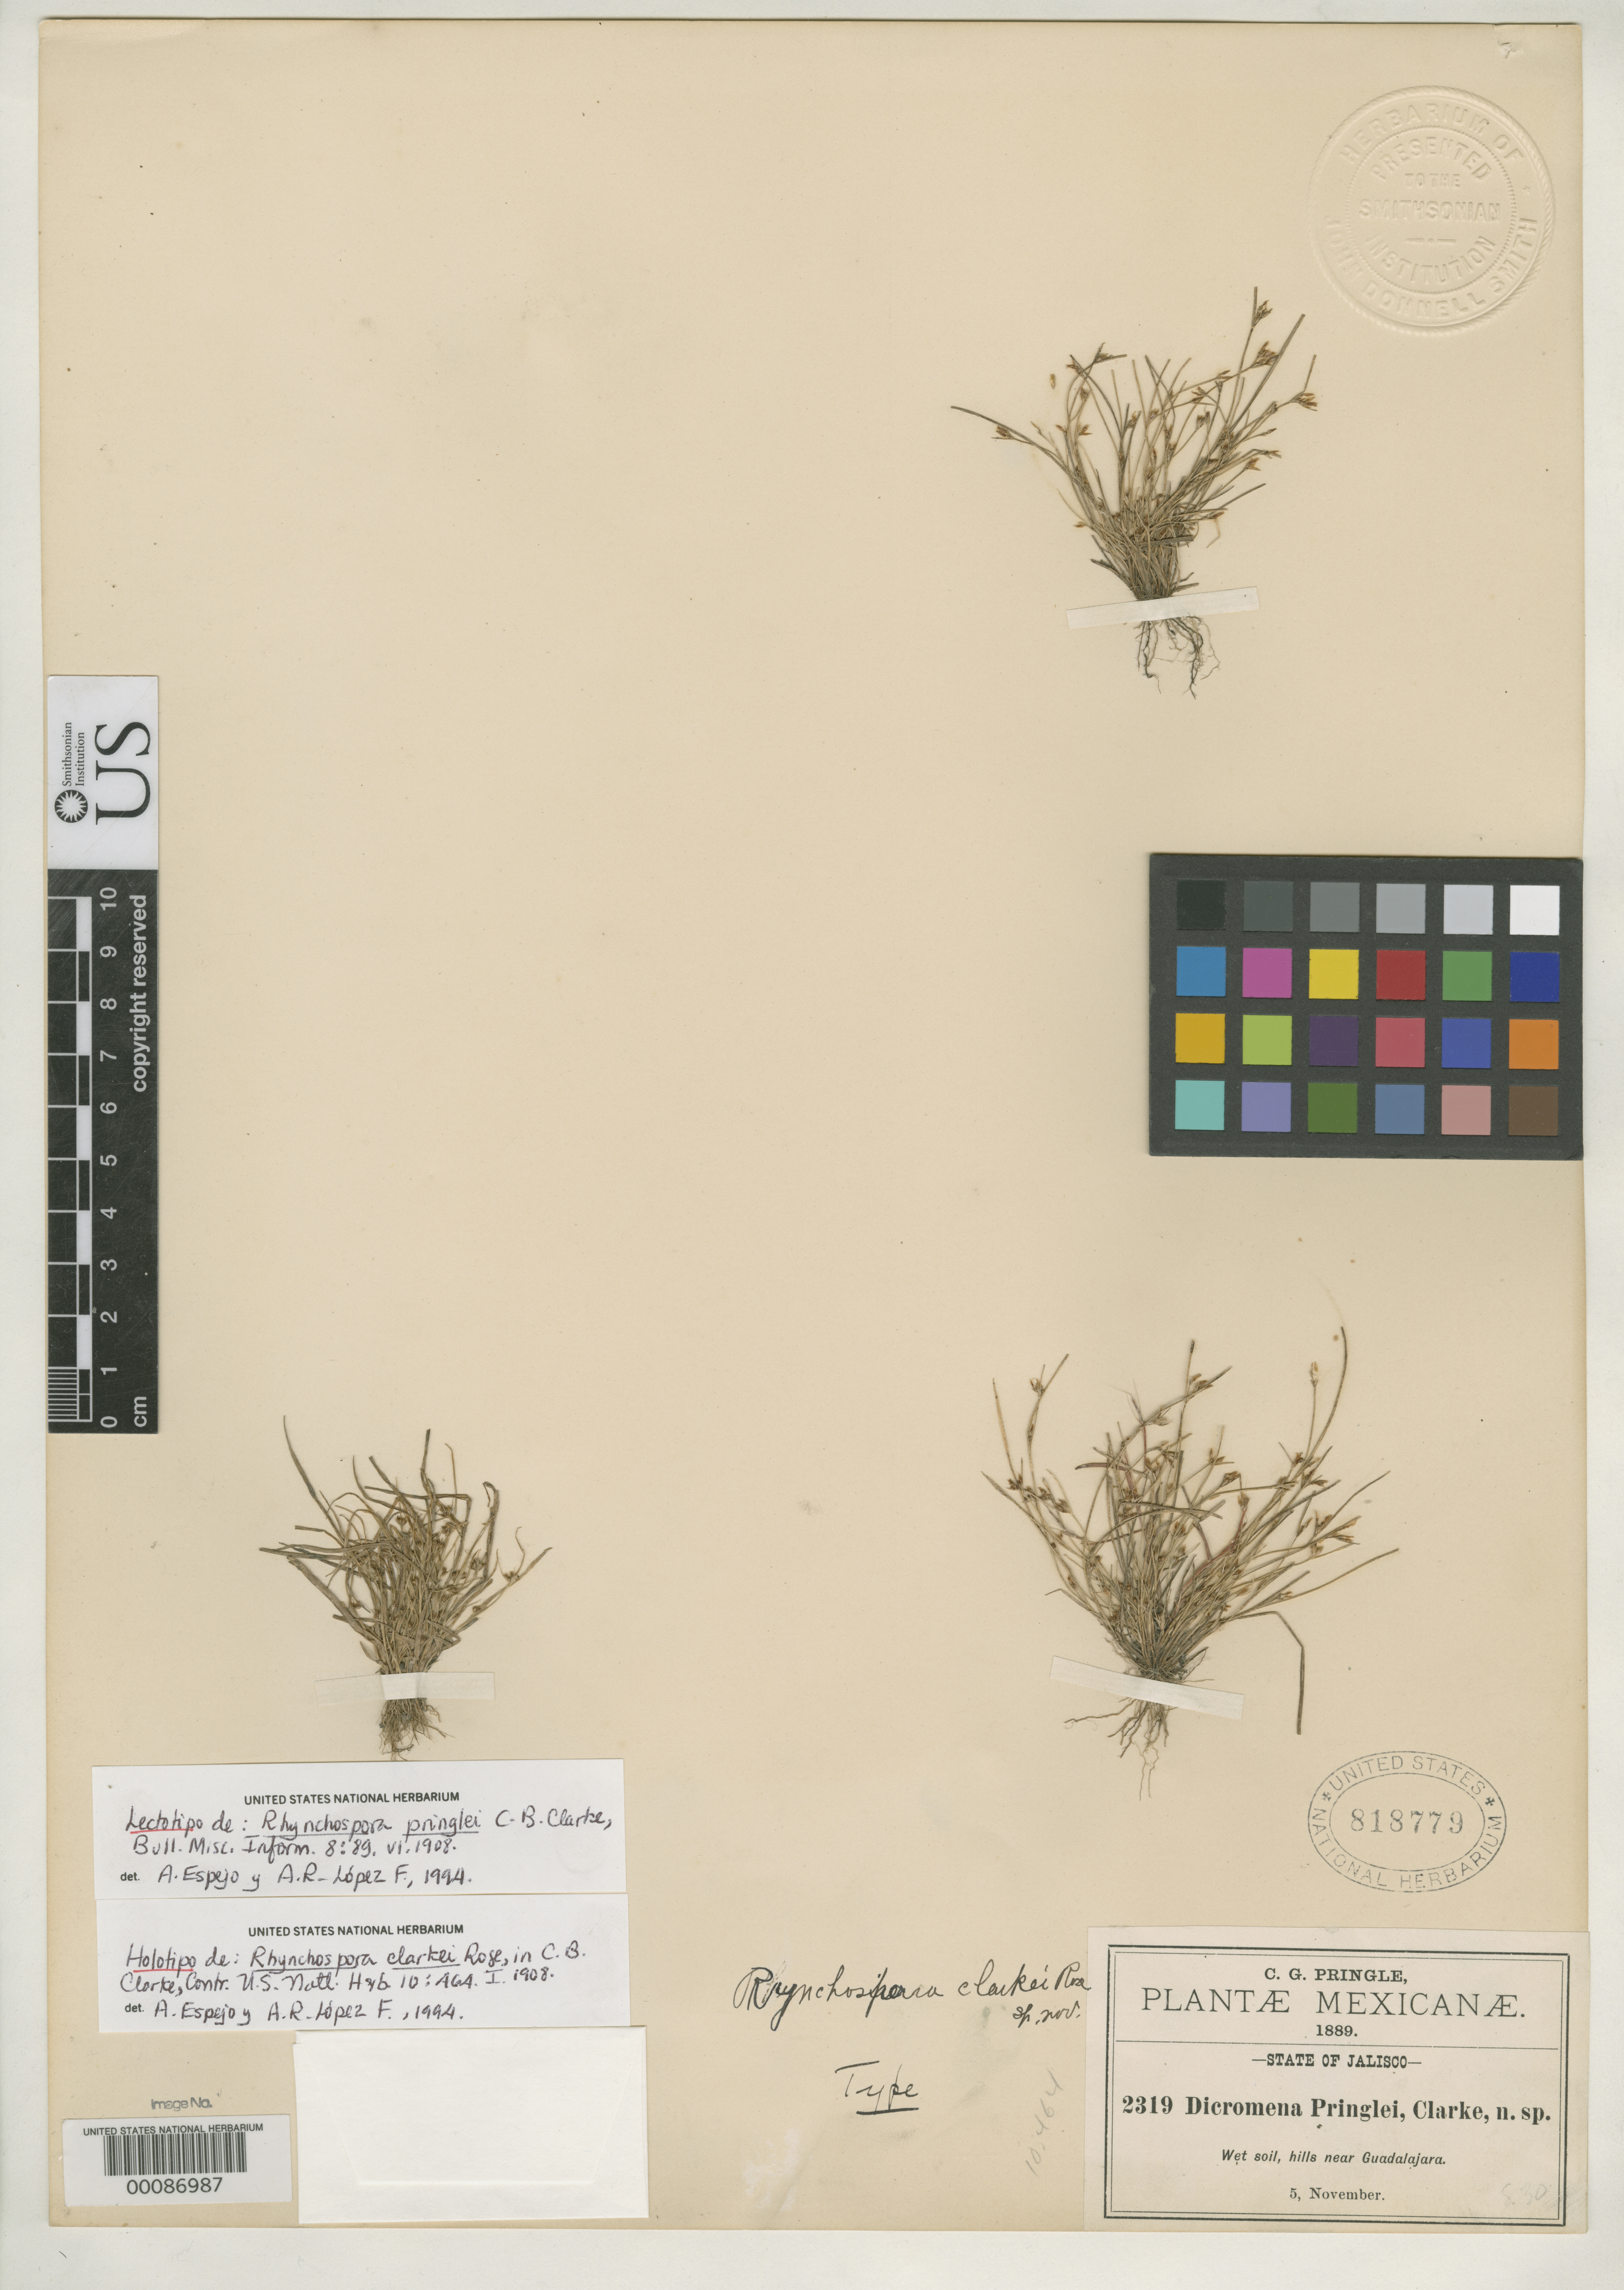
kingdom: Plantae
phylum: Tracheophyta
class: Liliopsida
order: Poales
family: Cyperaceae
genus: Rhynchospora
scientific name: Rhynchospora pringlei C.B. Clarke, nom. illeg.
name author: C.B. Clarke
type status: Isotype; Isolectotype; Isosyntype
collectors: C. G. Pringle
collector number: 2319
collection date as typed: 05 Nov 1889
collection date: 1889-11-05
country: Mexico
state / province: Jalisco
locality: Near Guadalajara.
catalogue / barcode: US 3648055